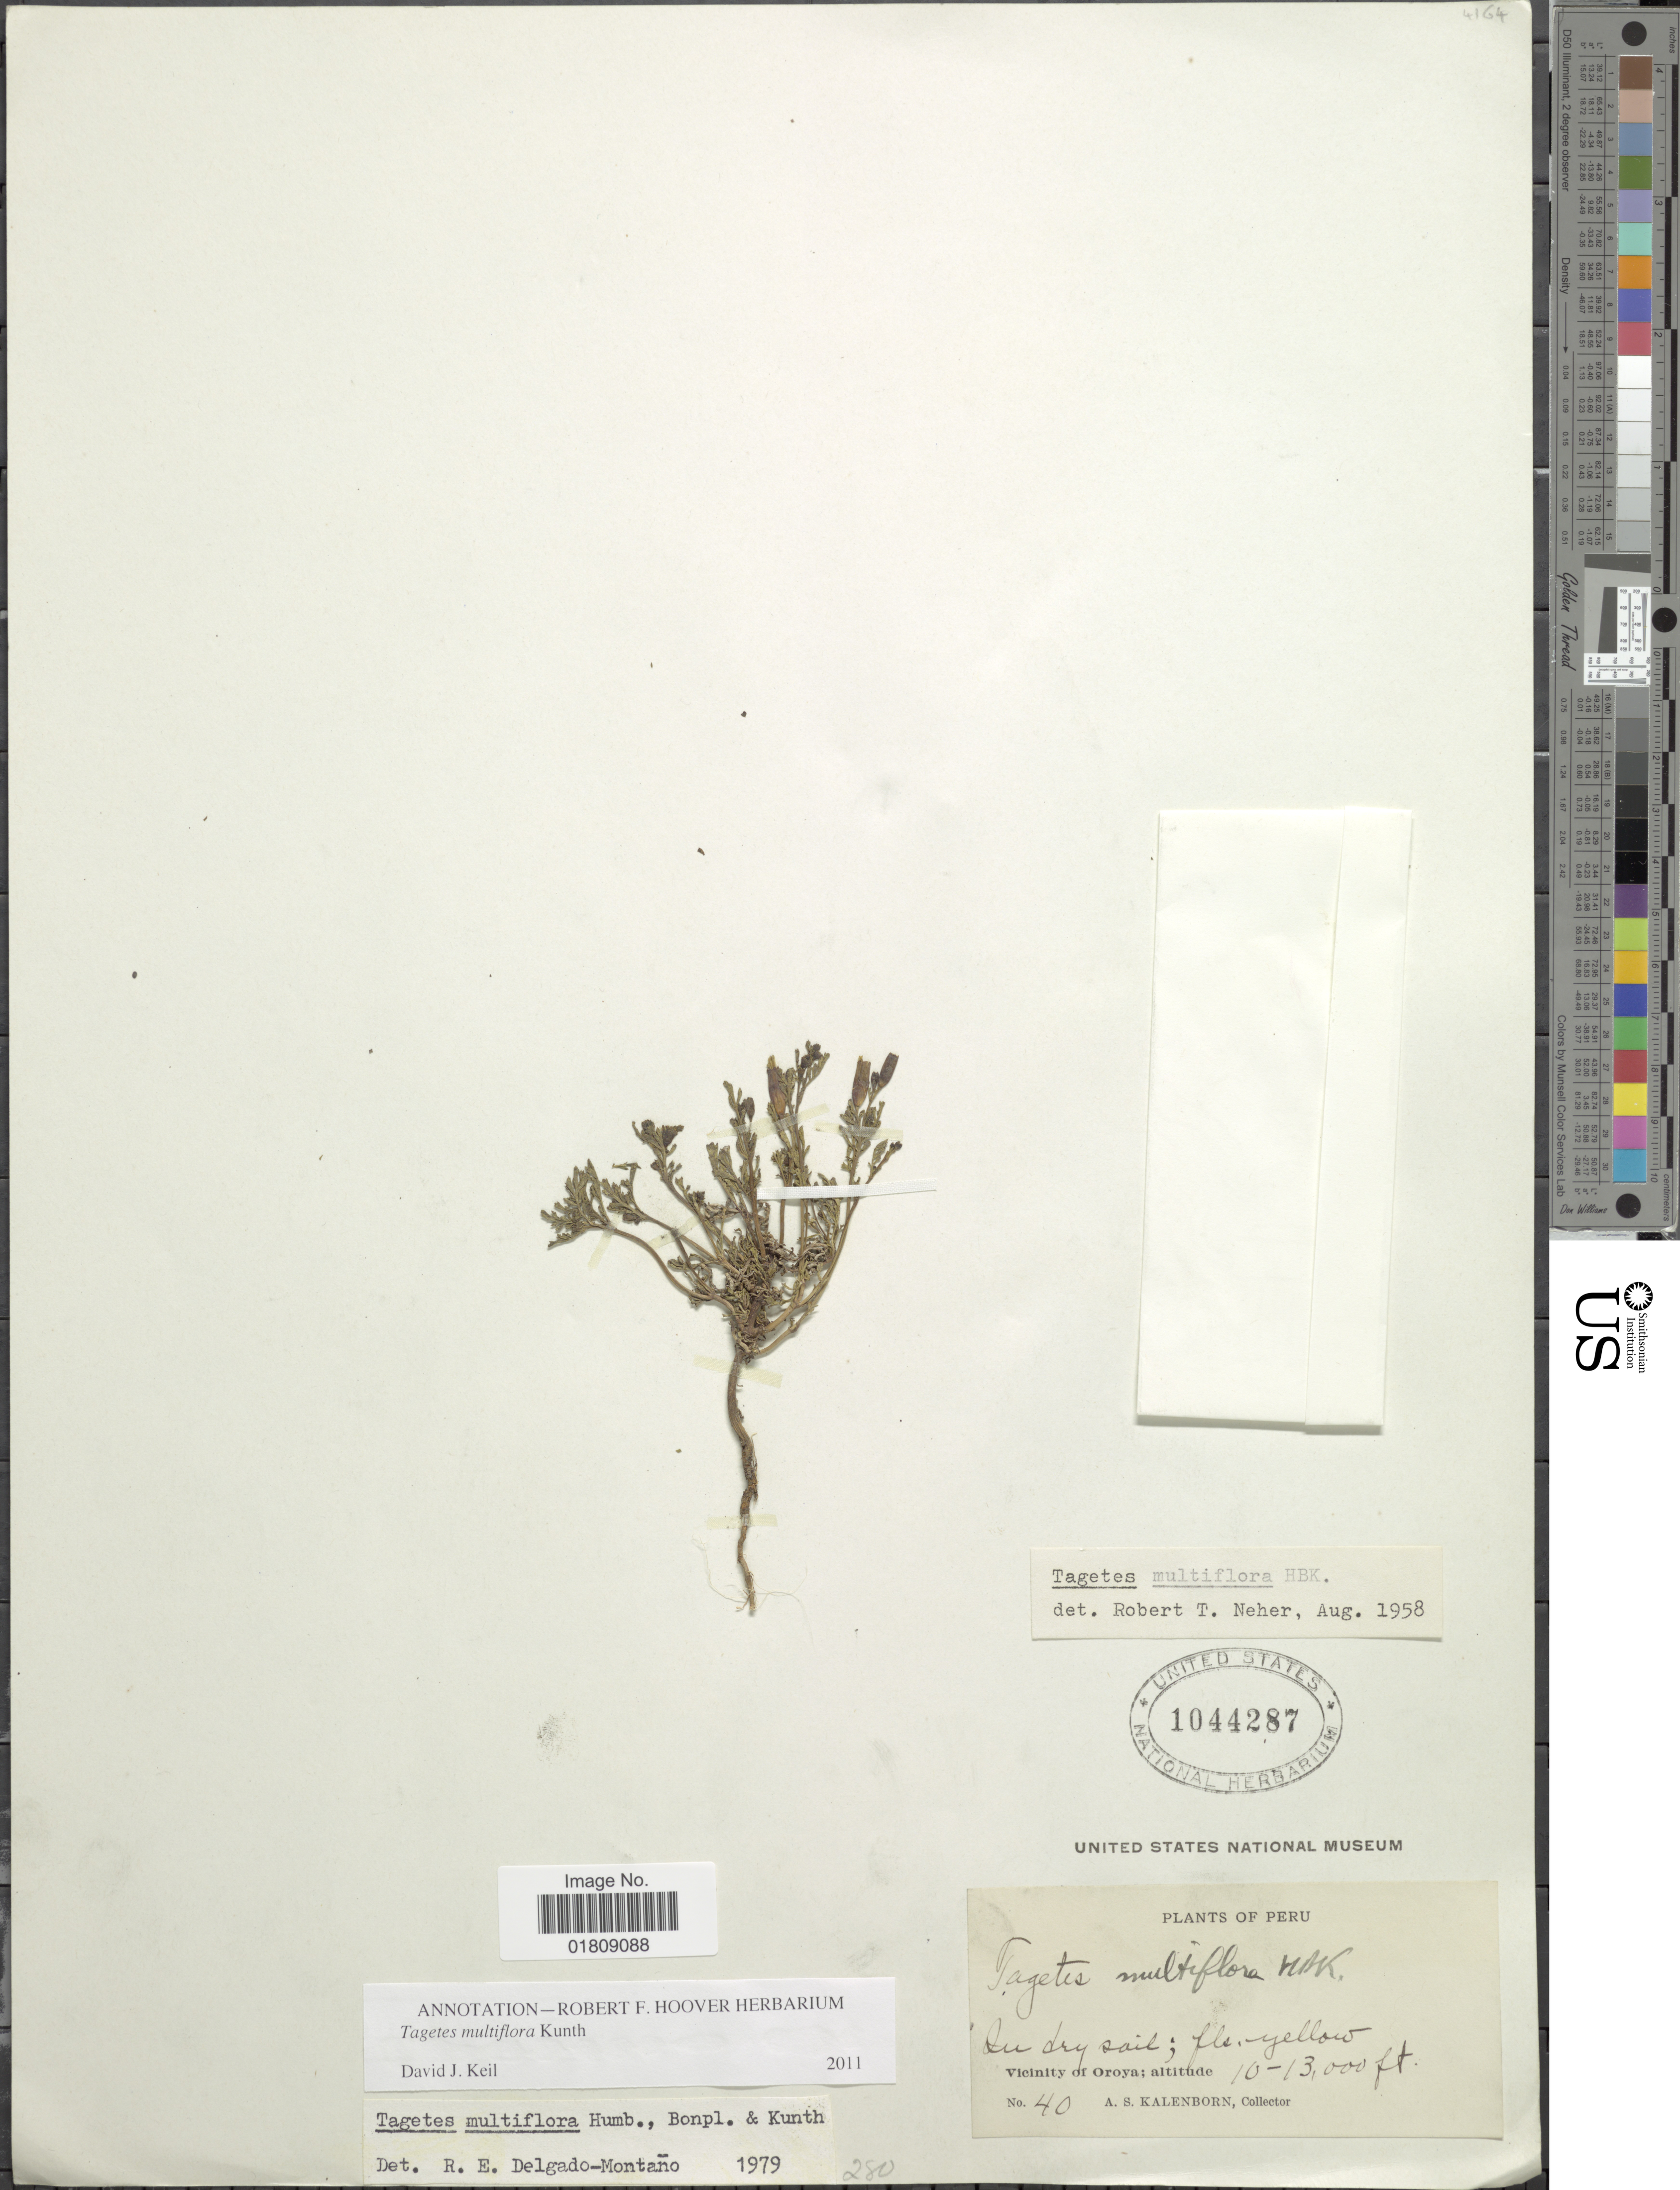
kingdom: Plantae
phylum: Tracheophyta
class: Magnoliopsida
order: Asterales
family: Asteraceae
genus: Tagetes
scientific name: Tagetes multiflora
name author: Kunth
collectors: A. Kalenborn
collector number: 40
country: Peru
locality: Vicinity of Oroya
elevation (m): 3048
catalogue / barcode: US 1044287